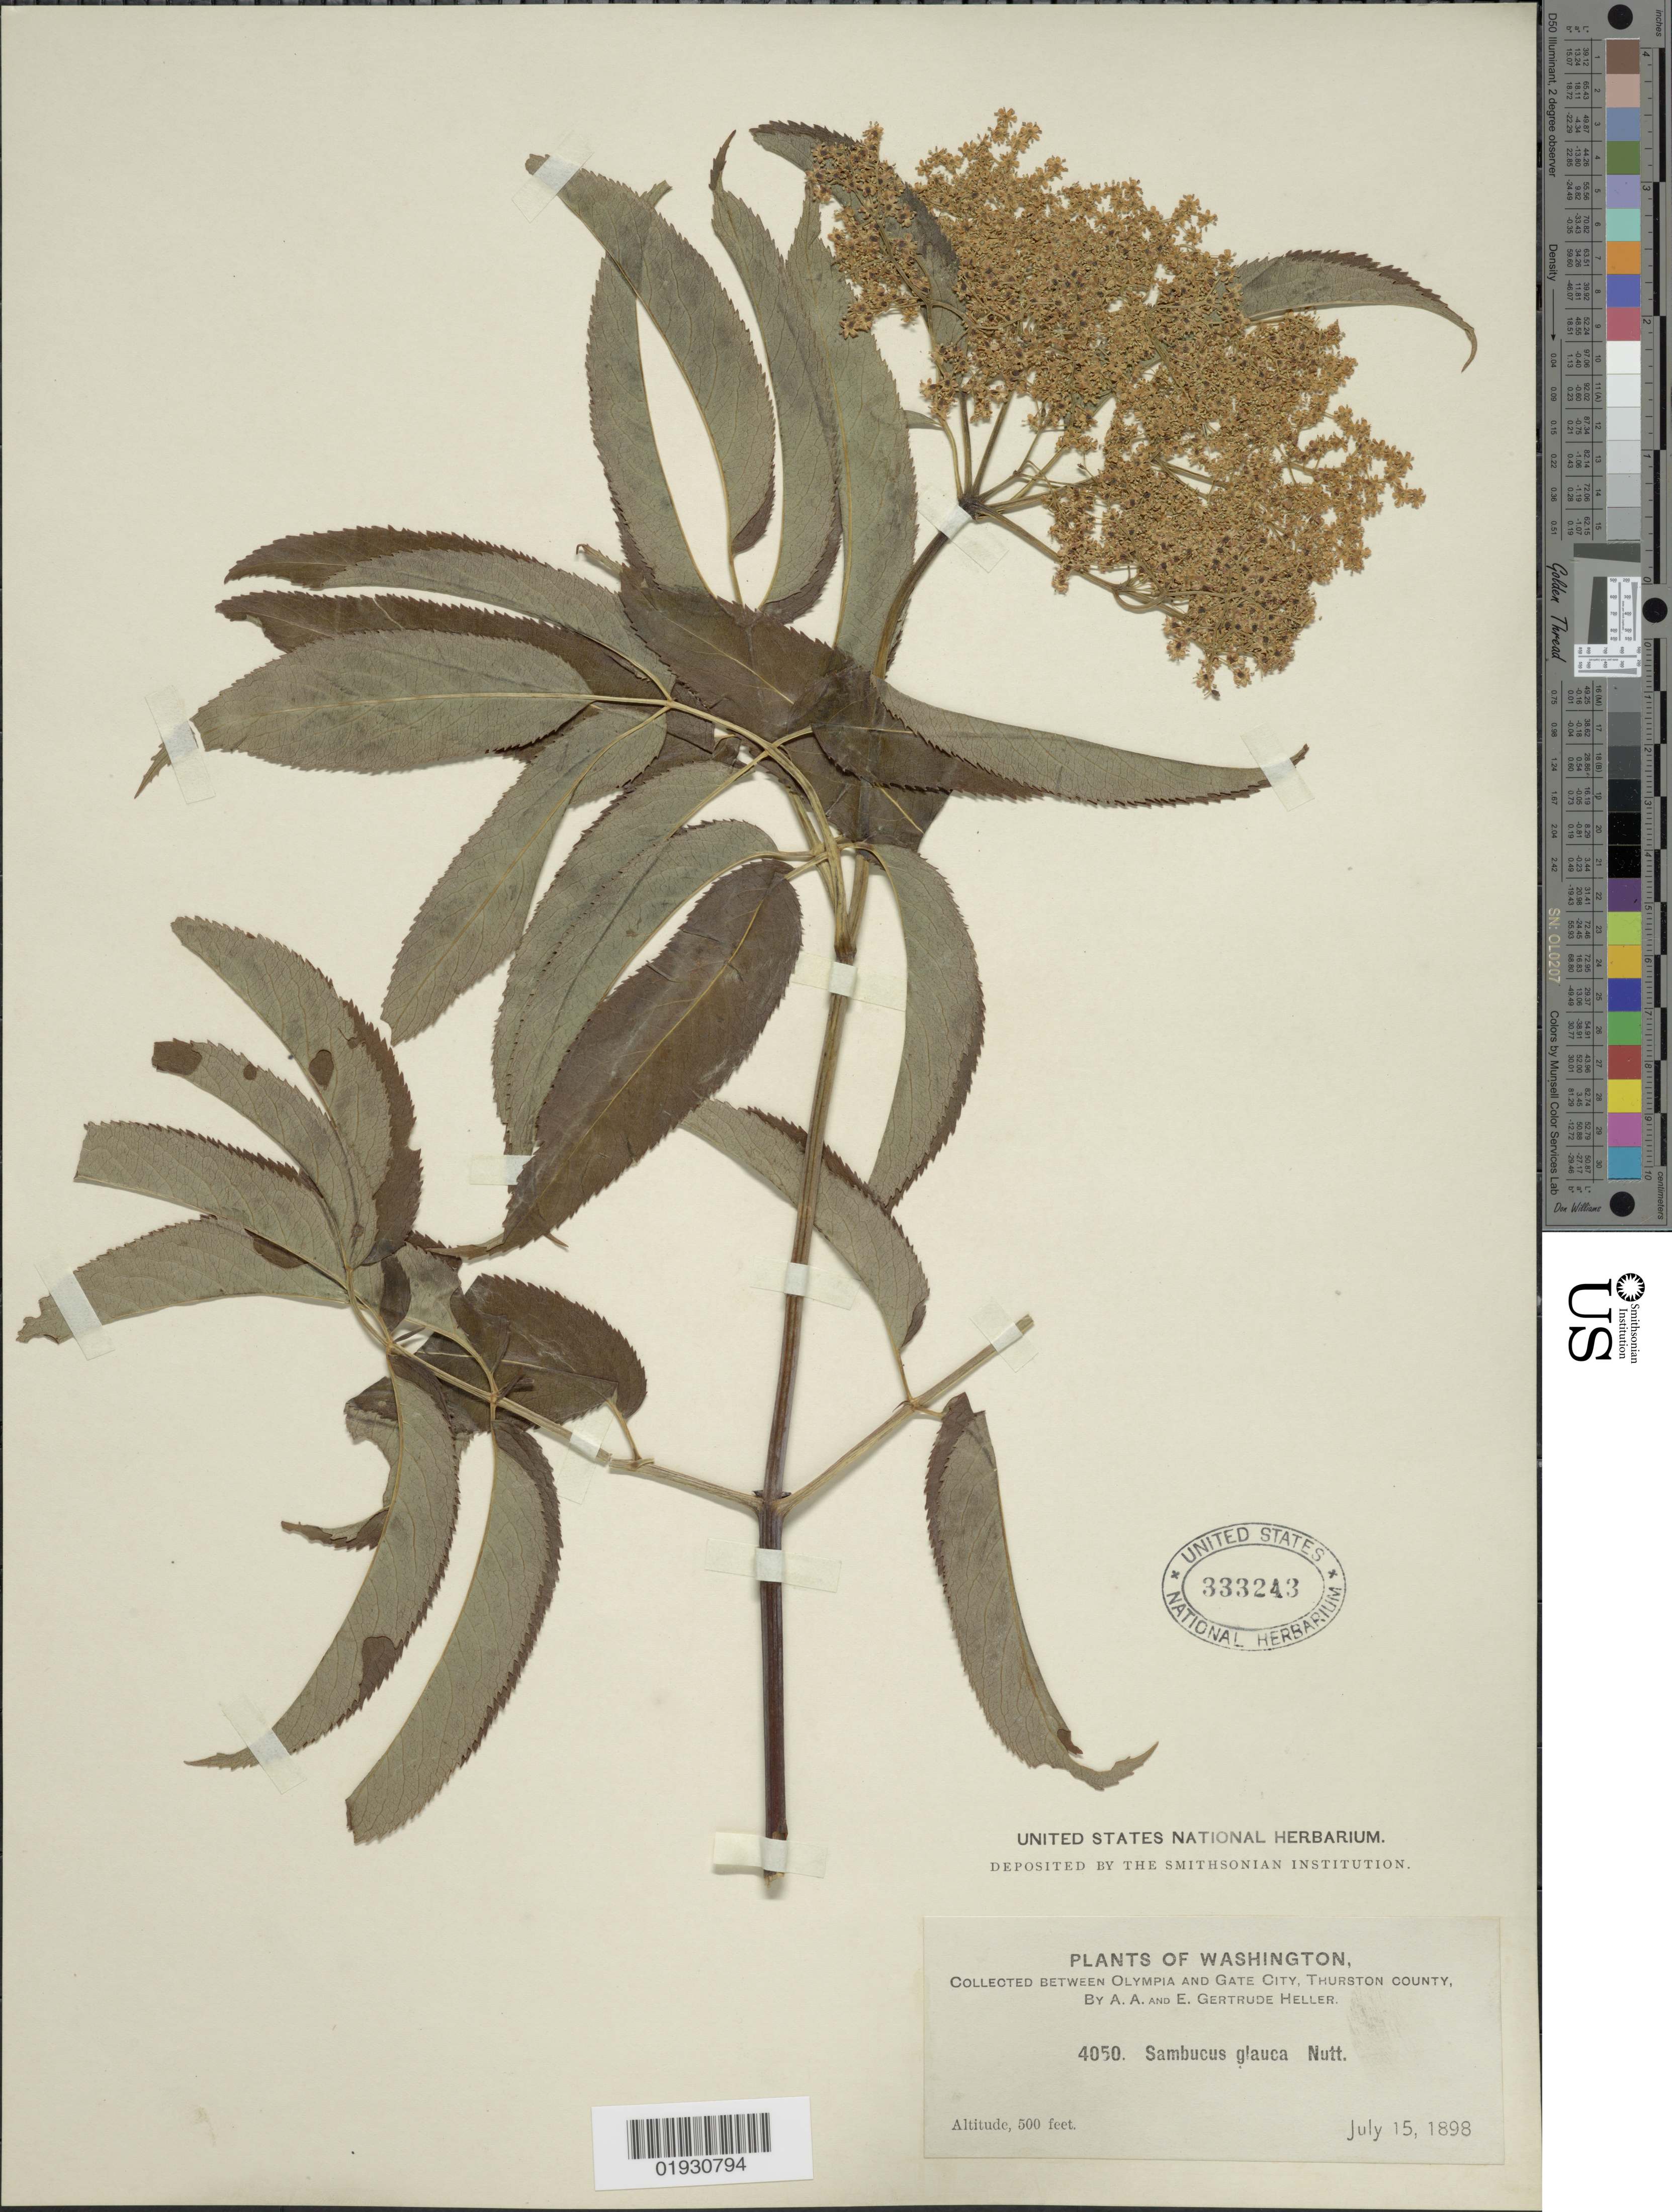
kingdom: Plantae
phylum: Tracheophyta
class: Magnoliopsida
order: Dipsacales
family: Viburnaceae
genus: Sambucus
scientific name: Sambucus cerulea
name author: Raf.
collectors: A. A. Heller & E. G. Heller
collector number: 4050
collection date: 1898-07-15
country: United States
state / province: Washington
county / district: Thurston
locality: Between Olympia and Gate City, Thurston County.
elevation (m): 152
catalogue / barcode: US 333243